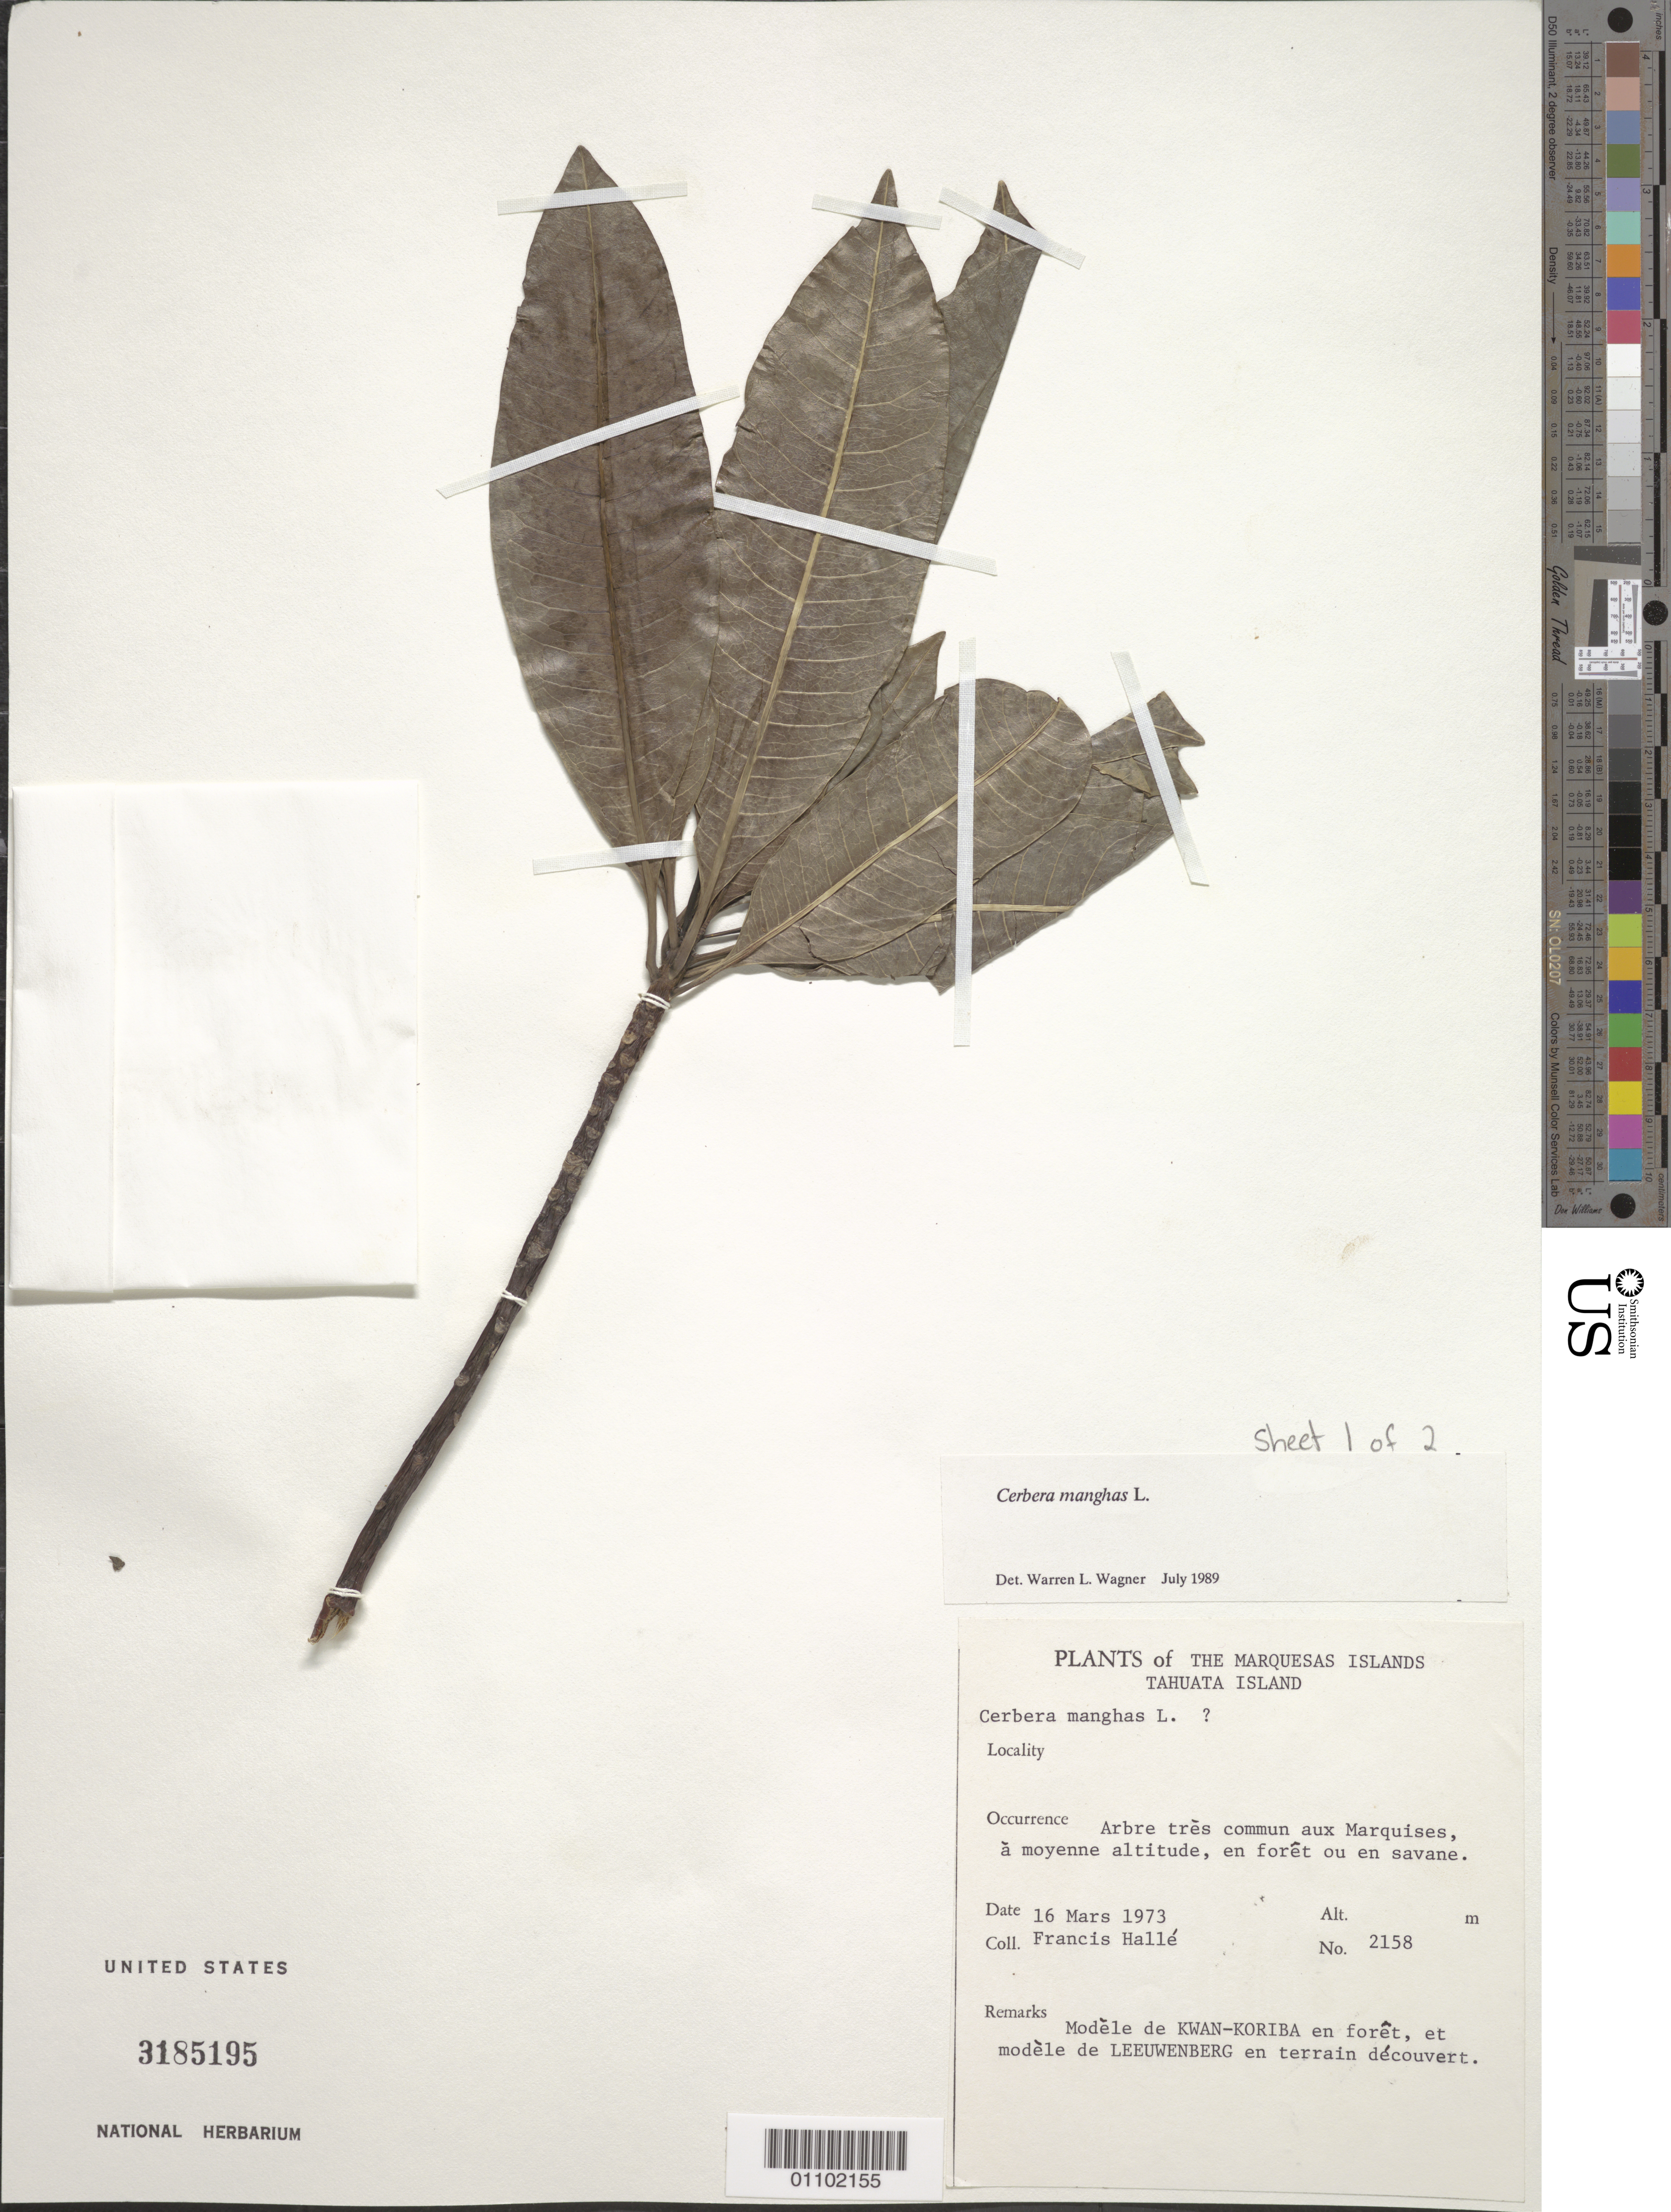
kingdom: Plantae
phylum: Tracheophyta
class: Magnoliopsida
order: Gentianales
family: Apocynaceae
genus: Cerbera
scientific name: Cerbera manghas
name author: L.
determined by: Wagner, W. L., (BOT), Smithsonian Institution - National Museum of Natural History (UNITED STATES)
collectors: F. Hallé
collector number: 2158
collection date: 1973-03-16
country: French Polynesia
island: Tahuata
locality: s.l.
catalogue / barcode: US 3185195